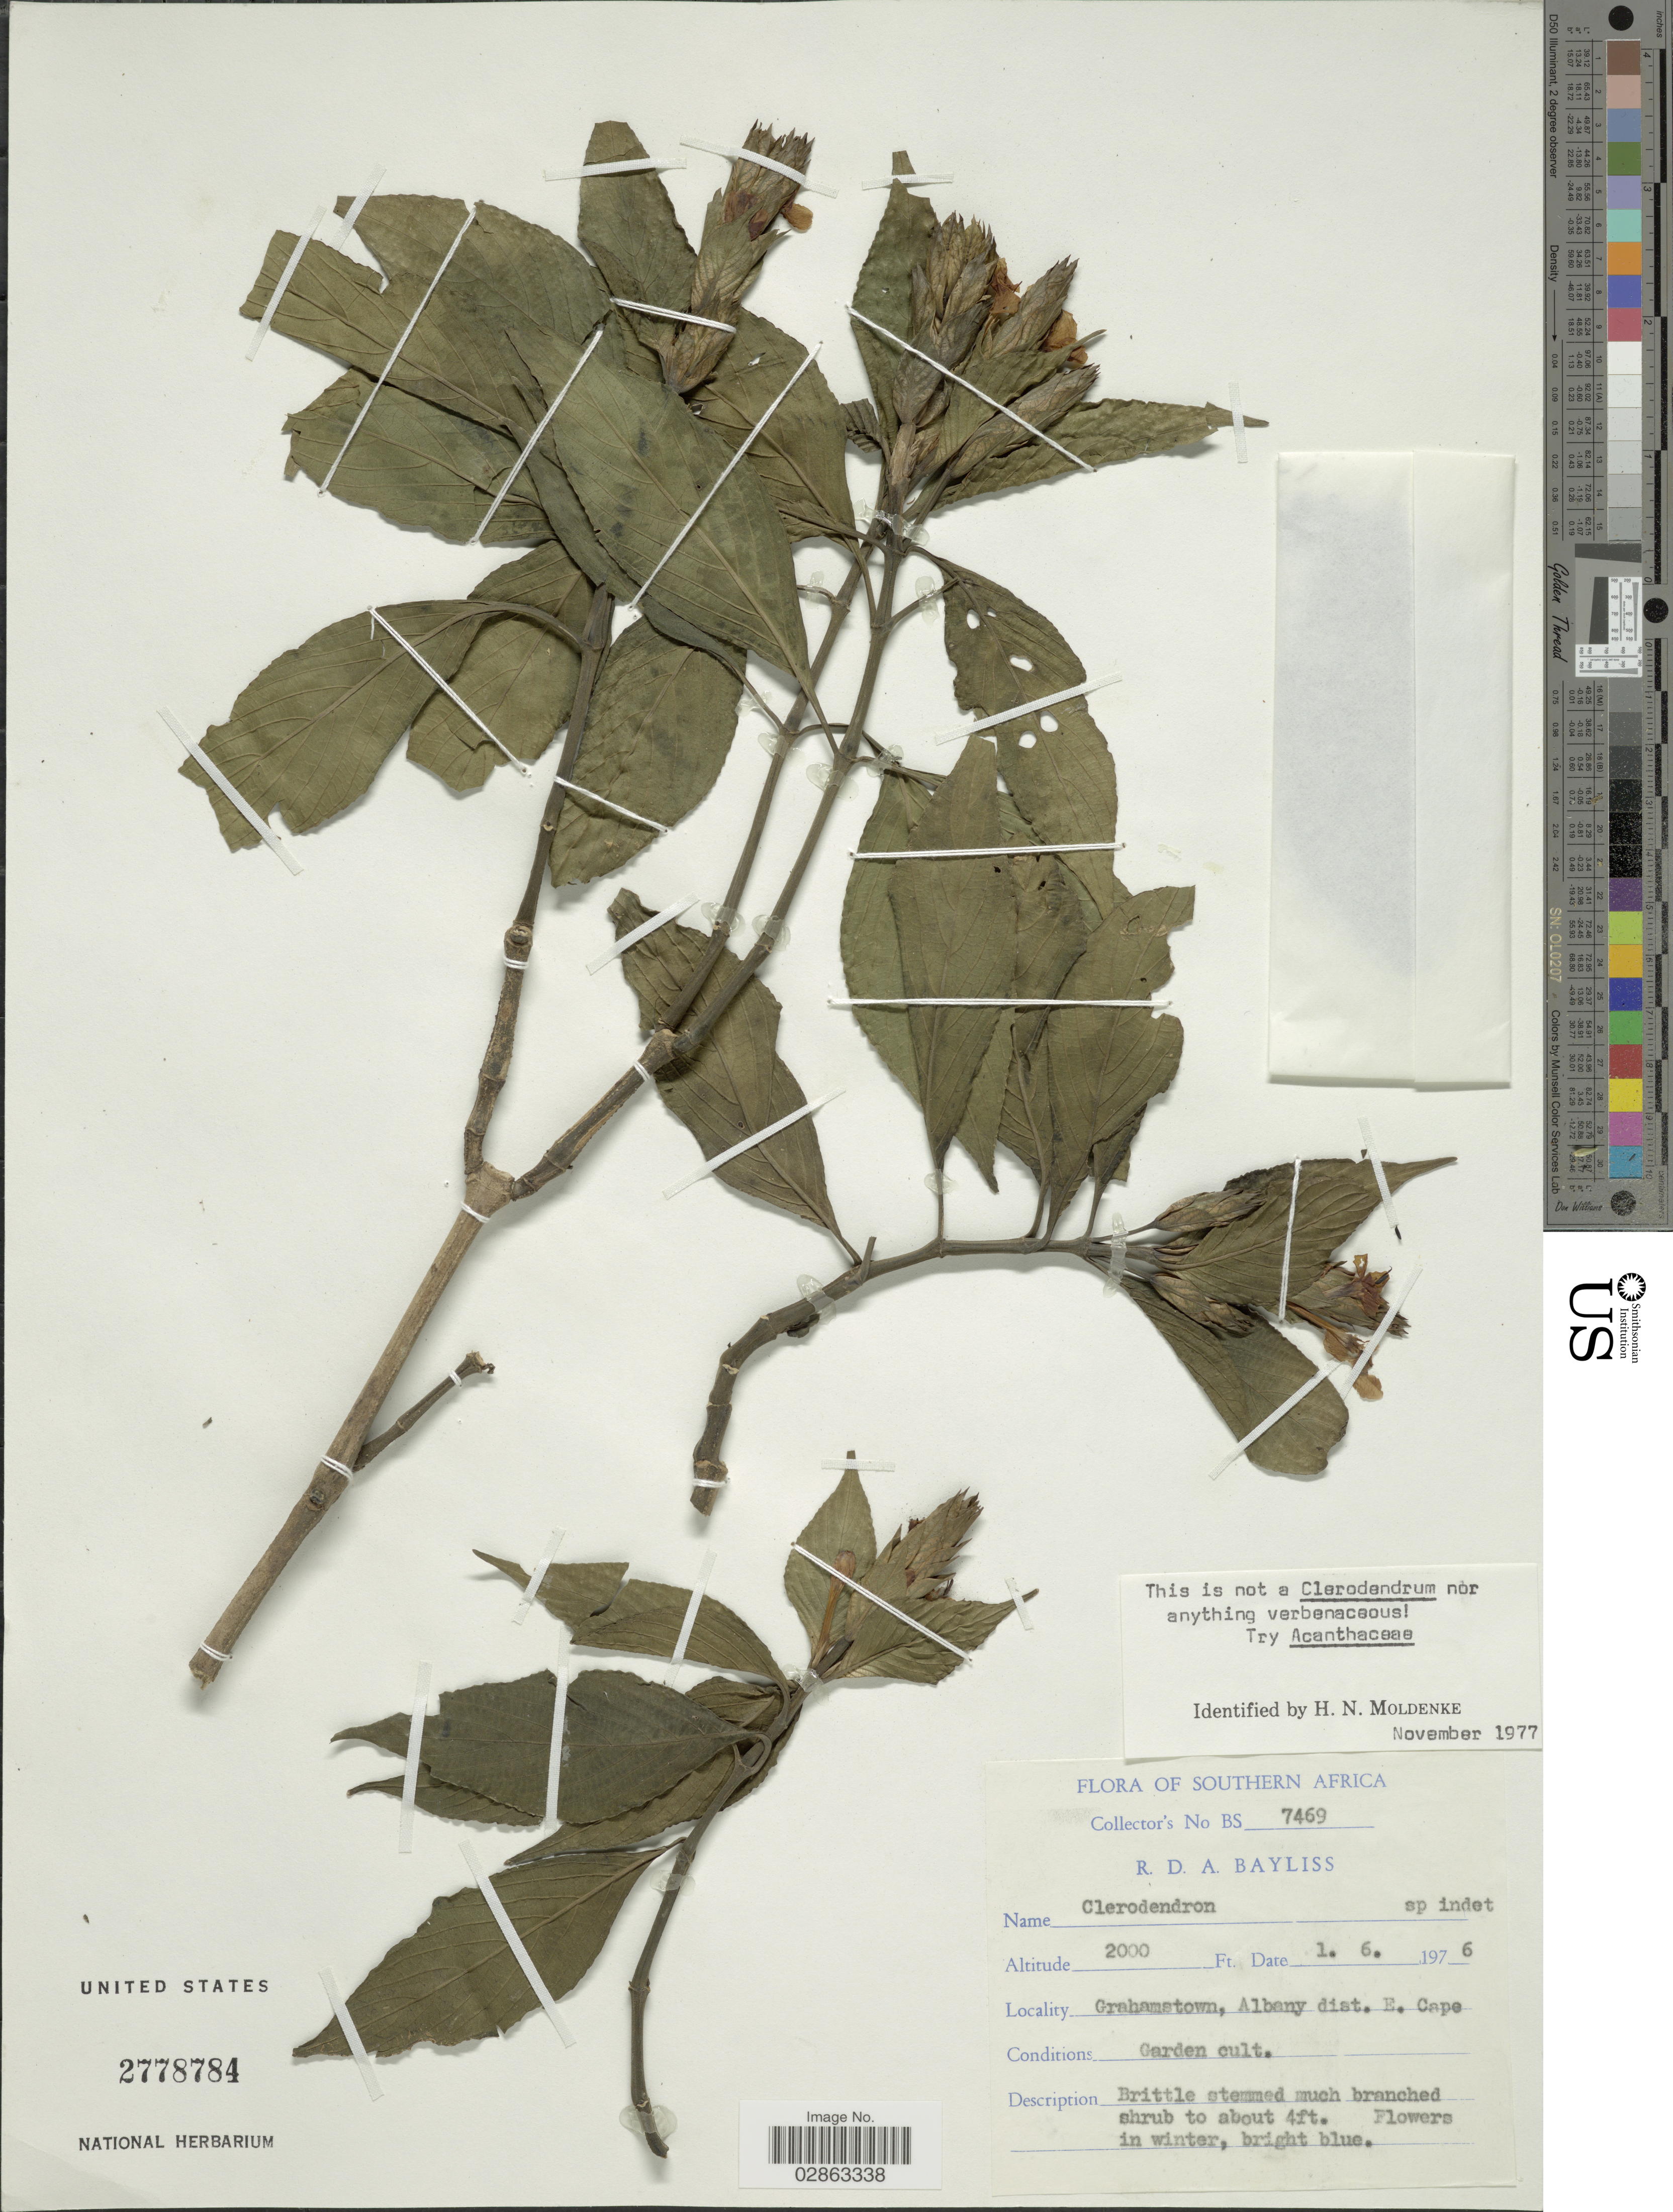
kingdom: Plantae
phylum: Tracheophyta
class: Magnoliopsida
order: Lamiales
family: Acanthaceae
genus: Eranthemum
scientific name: Eranthemum sp.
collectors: R. Bayliss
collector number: BS7469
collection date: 1976-06-01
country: South Africa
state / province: Eastern Cape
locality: Southern Africa. Grahamstown, Albany dist. E. Cape. Garden.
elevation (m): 610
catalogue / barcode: US 2778784